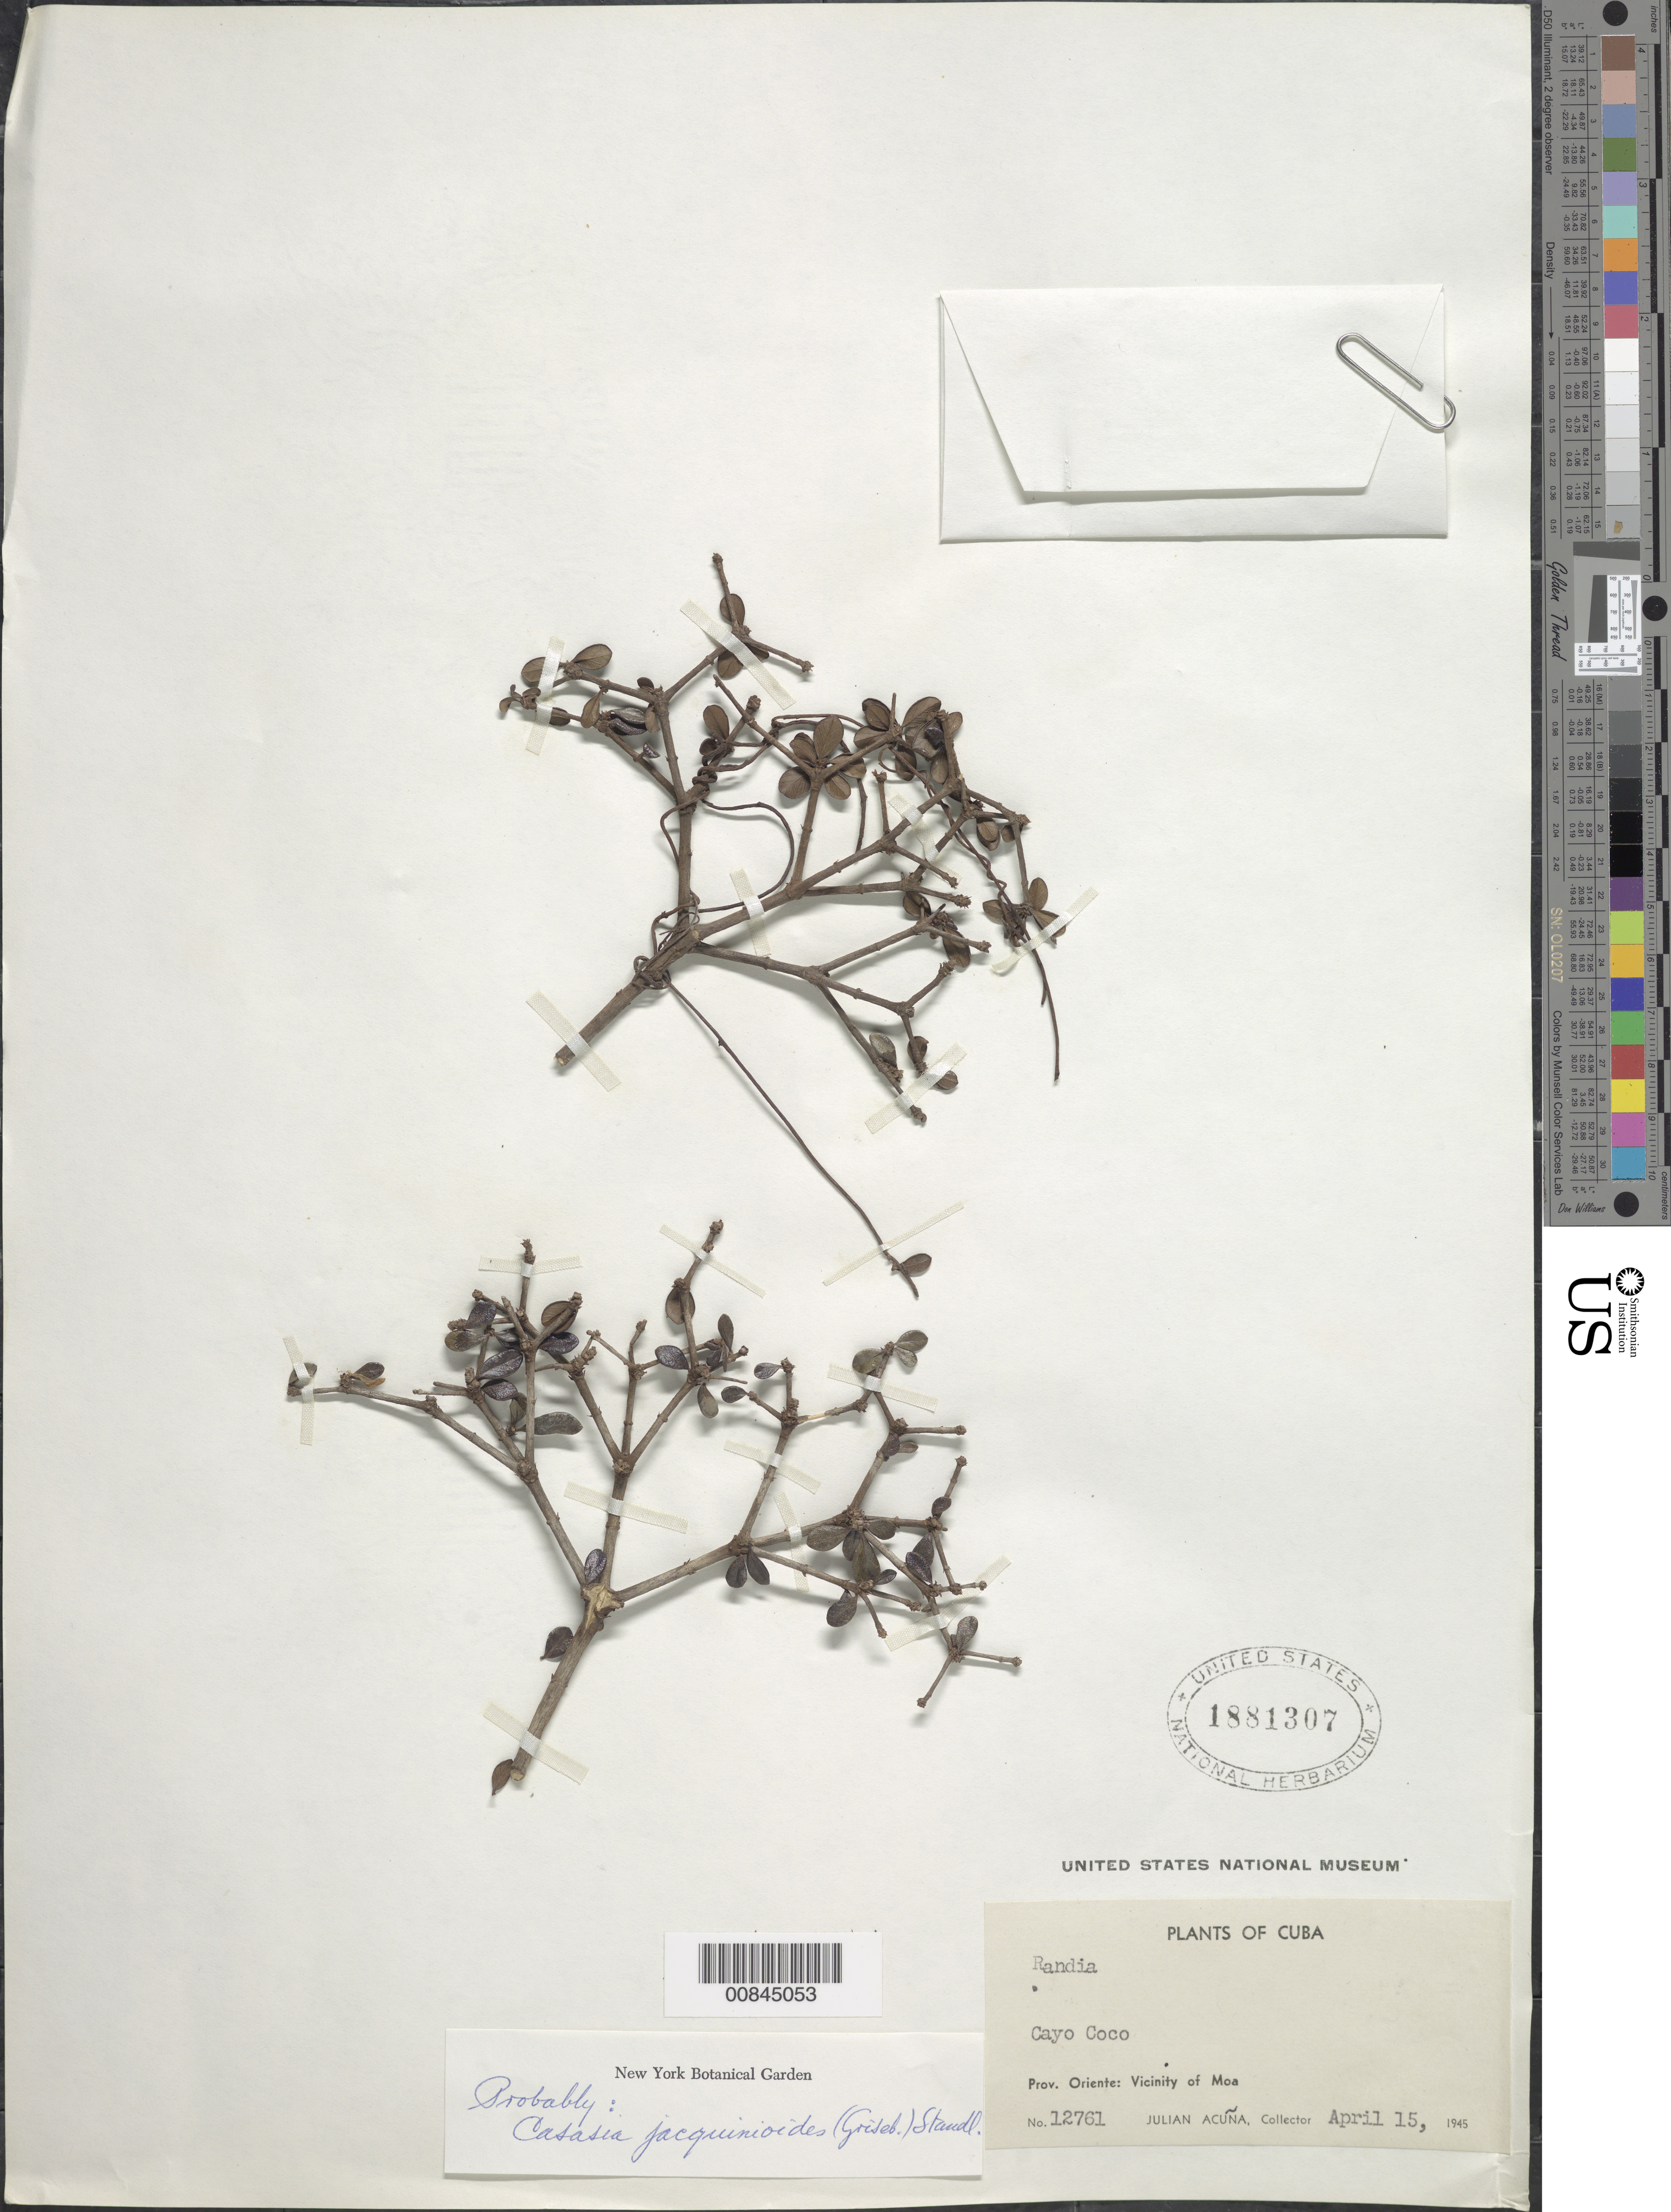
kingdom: Plantae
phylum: Tracheophyta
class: Magnoliopsida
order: Gentianales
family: Rubiaceae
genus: Casasia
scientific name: Casasia jacquinioides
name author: (Griseb.) Standl.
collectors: J. Acuña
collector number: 12761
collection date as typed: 15 Apr 1945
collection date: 1945-04-15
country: Cuba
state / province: Oriente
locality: Cayo Coco. Vicinity of Moa.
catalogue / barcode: US 1881307